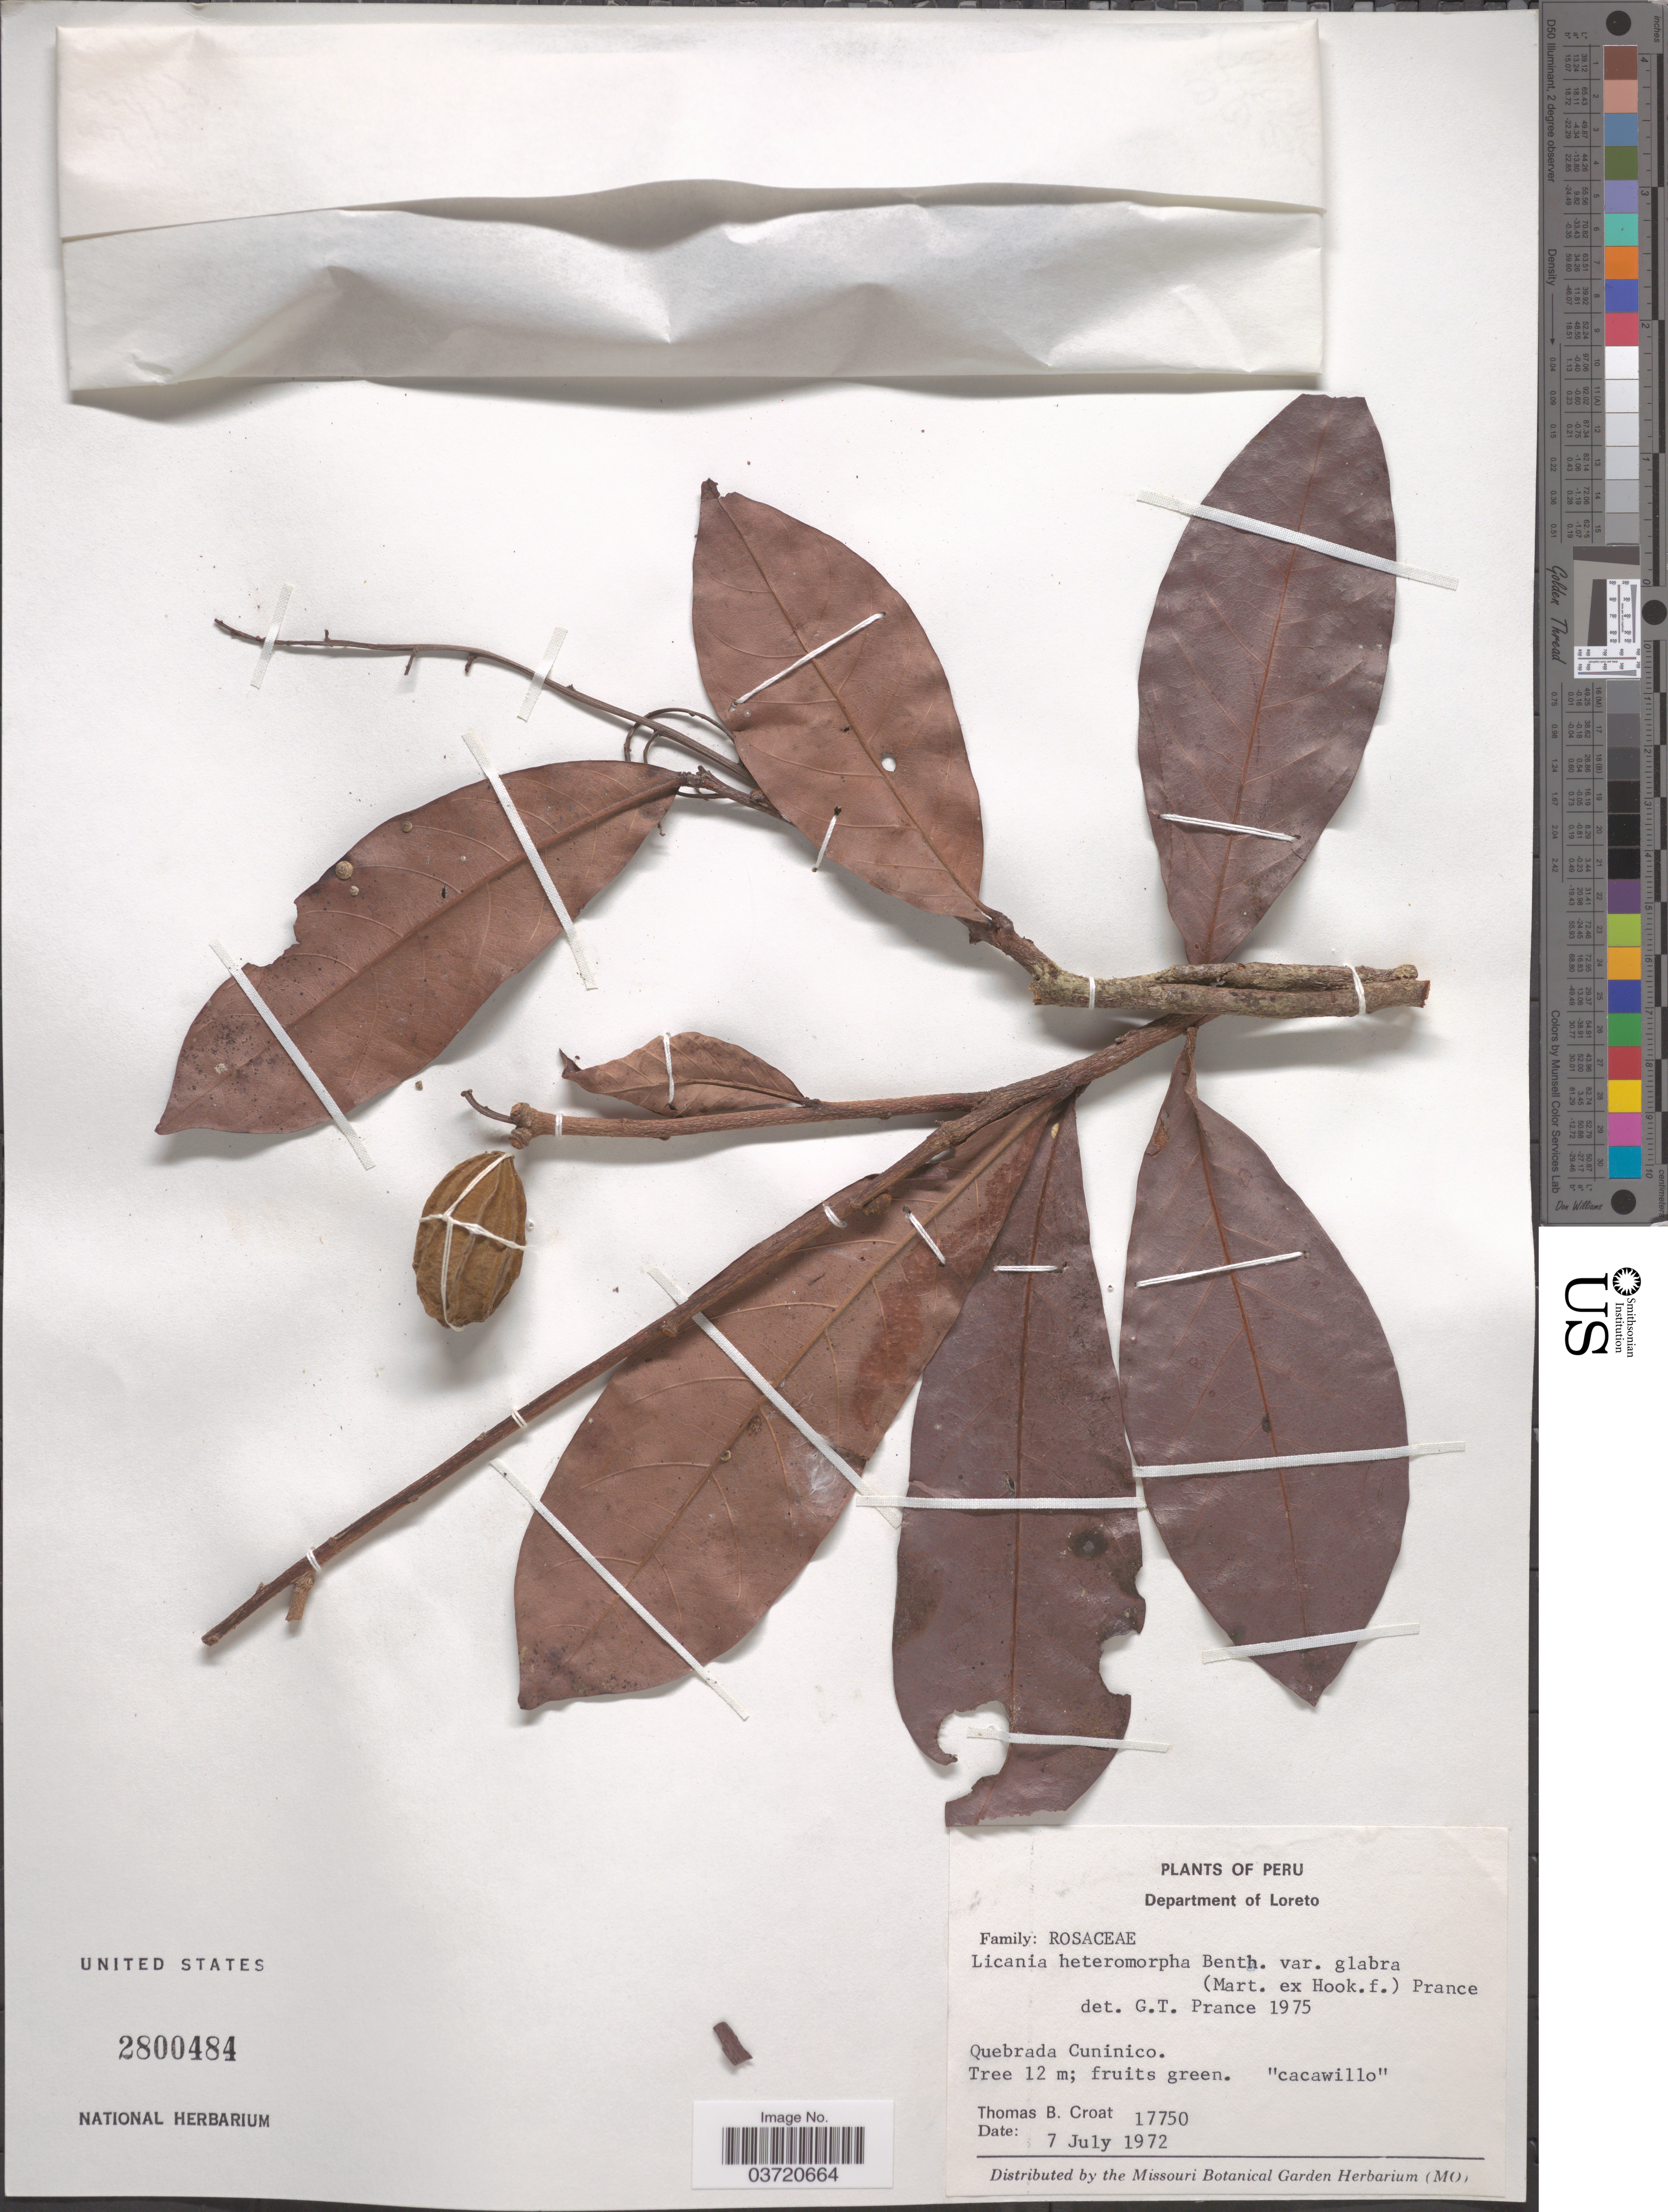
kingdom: Plantae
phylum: Tracheophyta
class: Magnoliopsida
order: Malpighiales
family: Chrysobalanaceae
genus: Hymenopus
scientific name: Hymenopus heteromorphus var. glabrus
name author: (Mart. ex Hook. f.) Sothers & Prance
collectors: T. B. Croat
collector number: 17750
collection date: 1972-07-07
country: Peru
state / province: Loreto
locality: Department of Loreto. Quebrada Cuninico.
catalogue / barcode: US 2800484